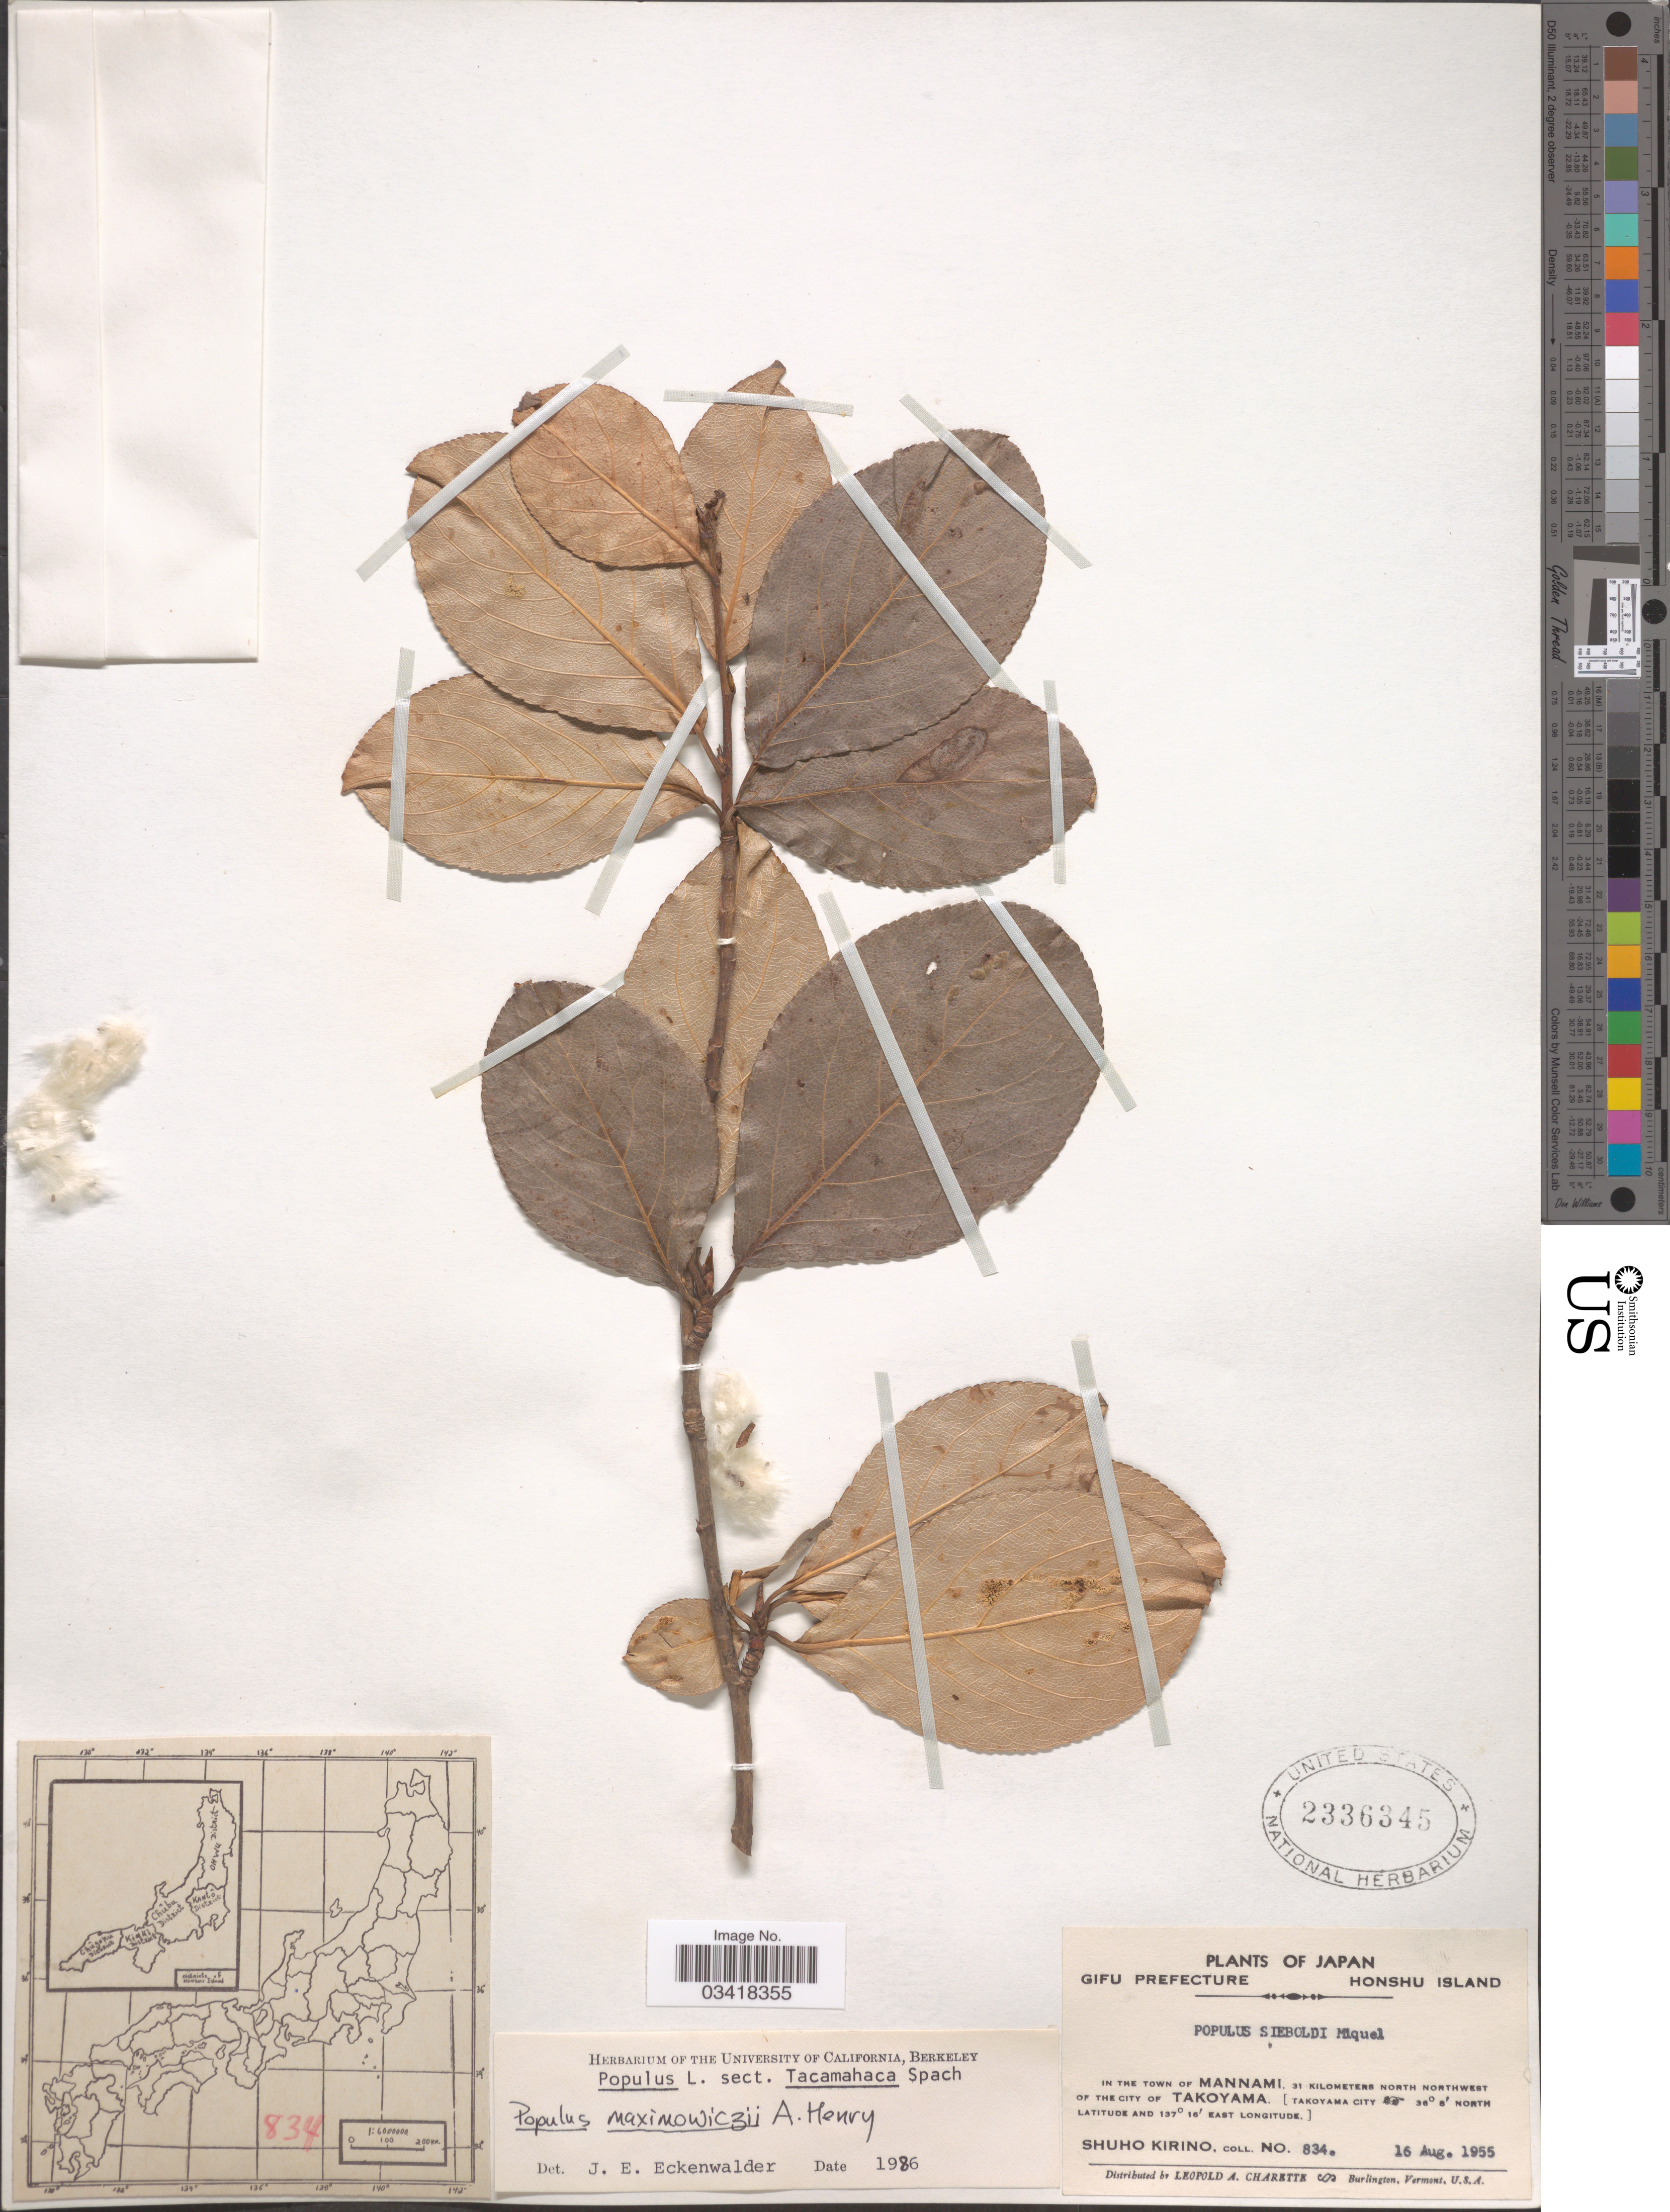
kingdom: Plantae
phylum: Tracheophyta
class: Magnoliopsida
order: Malpighiales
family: Salicaceae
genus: Populus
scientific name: Populus maximowiczii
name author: A. Henry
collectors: S. Kirino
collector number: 834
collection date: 1955-08-16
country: Japan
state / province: Gihu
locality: Gifu Prefecture. Honshu Island. In the town of Mannami, 31 kilometers North Northwest of the city of Takoyama.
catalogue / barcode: US 2336345